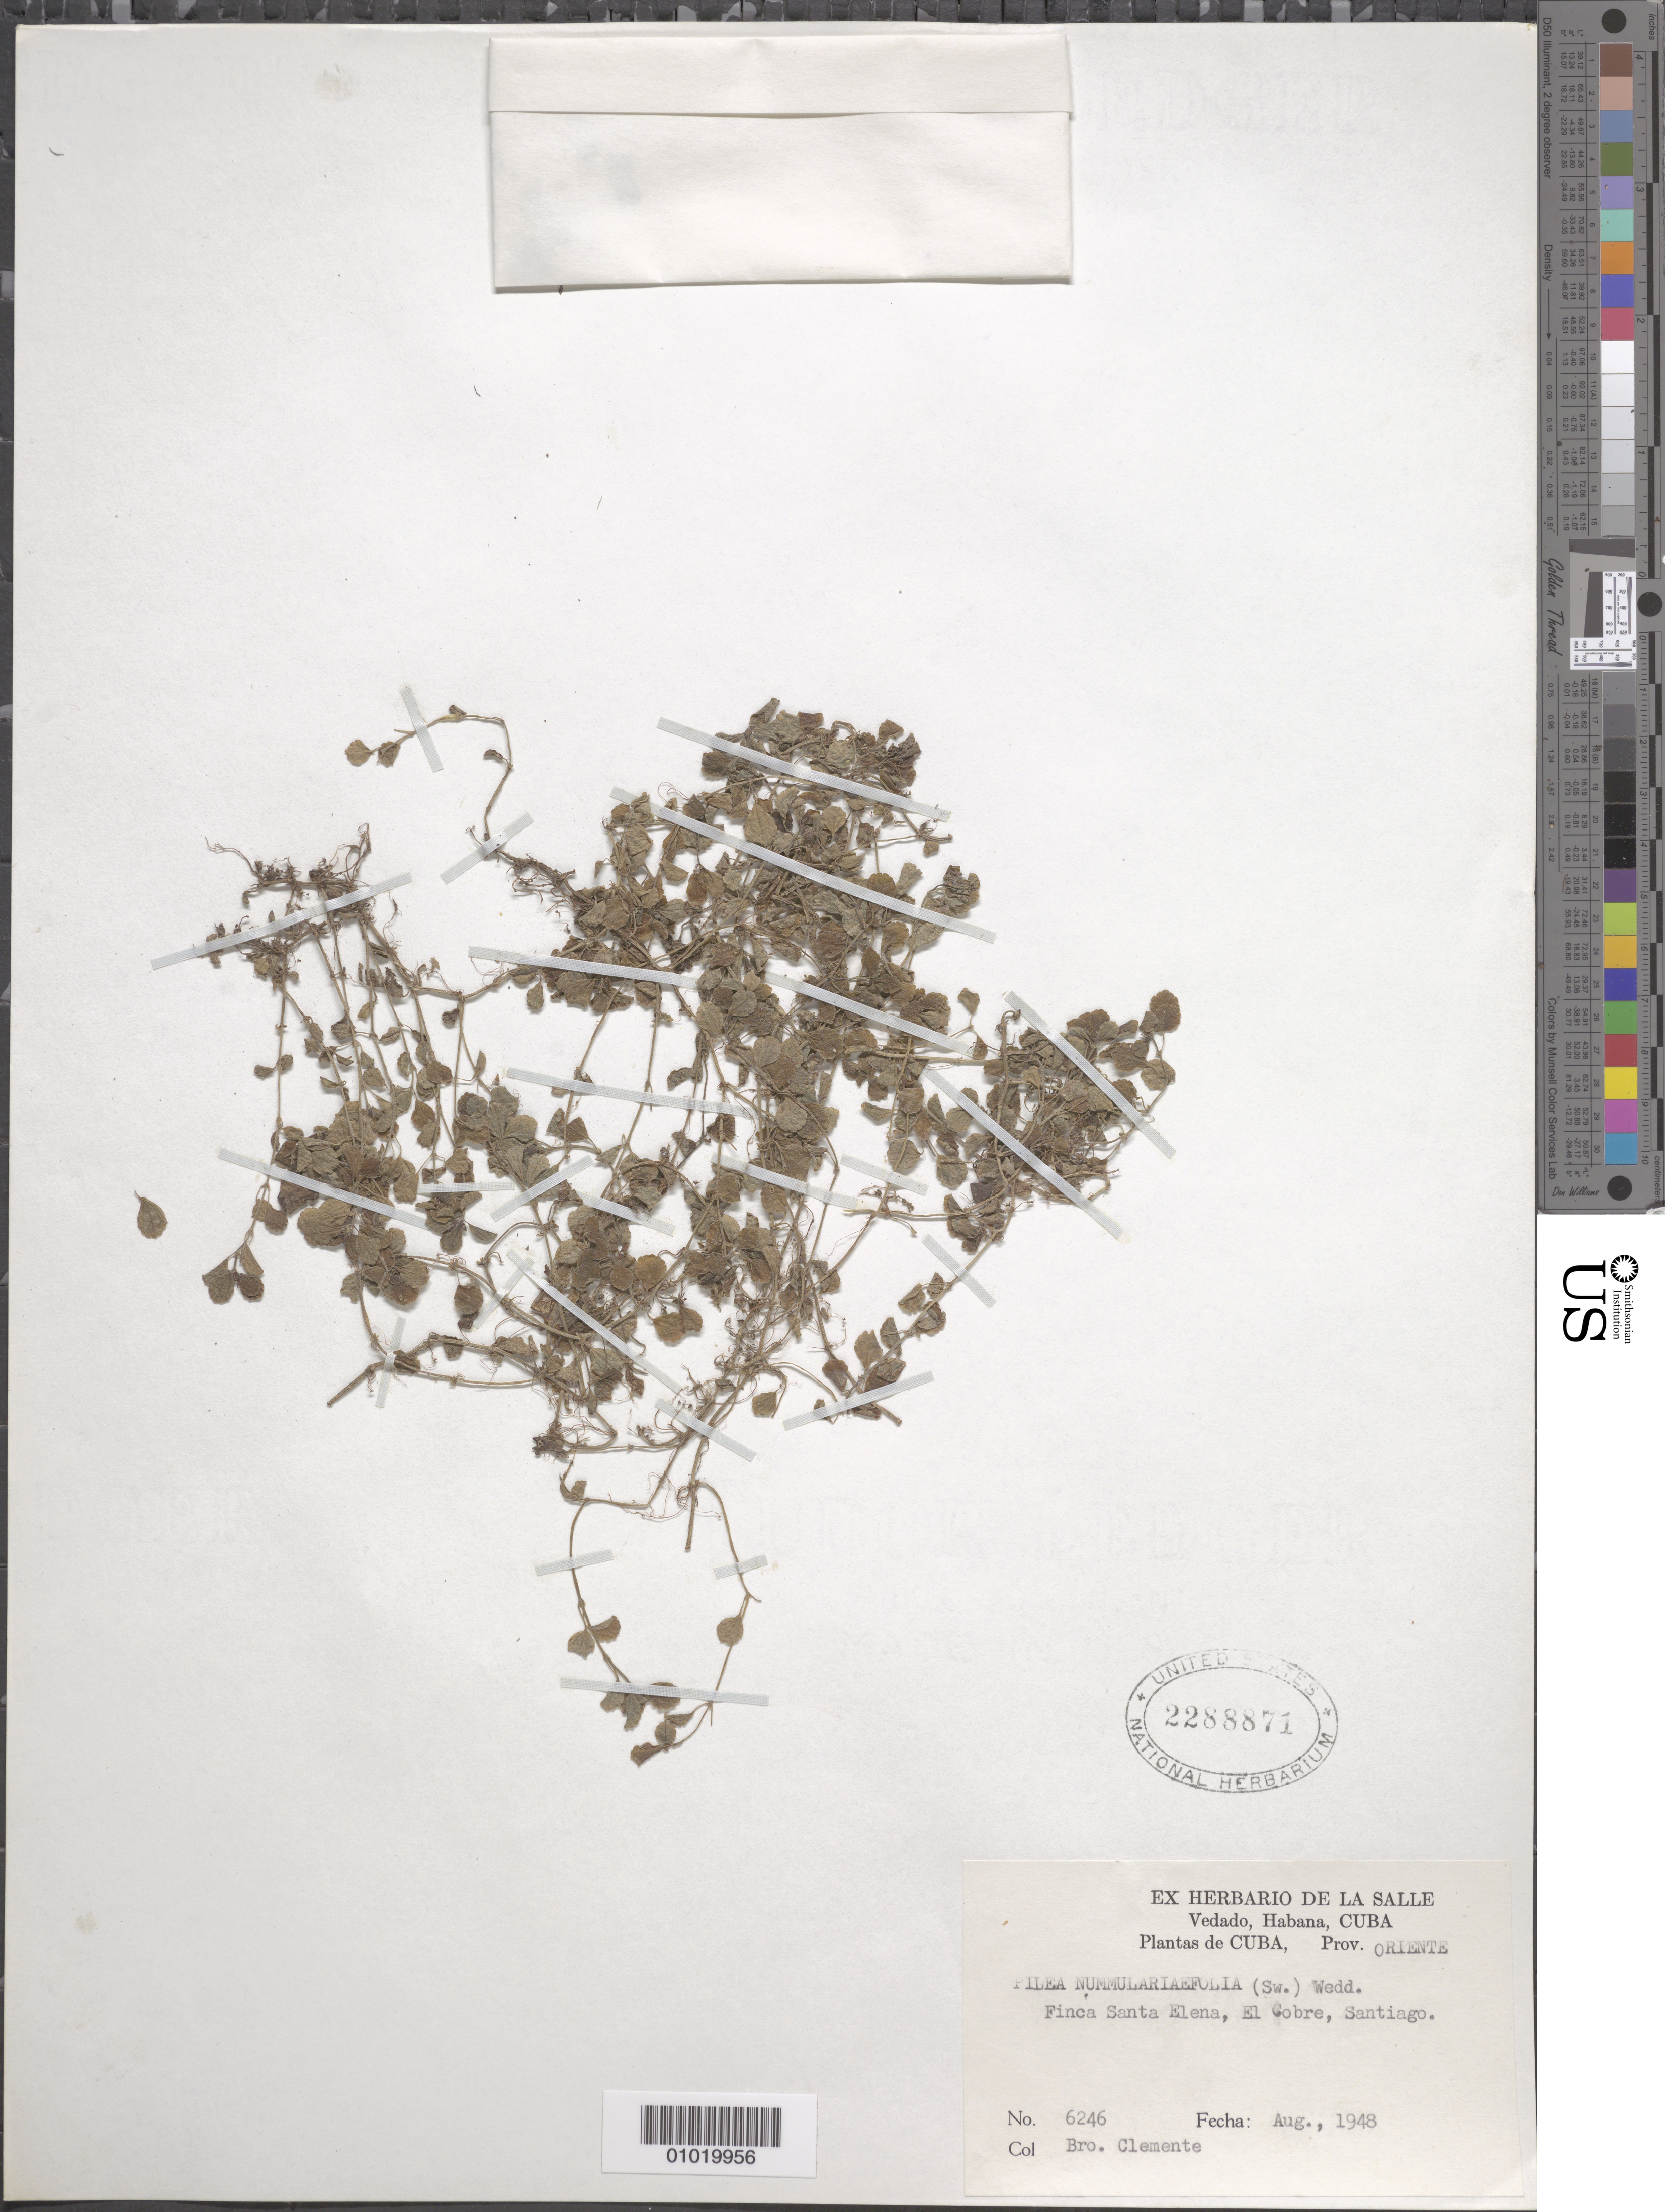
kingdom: Plantae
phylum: Tracheophyta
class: Magnoliopsida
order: Rosales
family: Urticaceae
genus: Pilea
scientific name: Pilea nummularifolia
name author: (Sw.) Wedd.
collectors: Bro. Clemente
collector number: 6246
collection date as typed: Aug 1948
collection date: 1948-08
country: Cuba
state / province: Santiago de Cuba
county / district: El Cobre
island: Cuba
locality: Finca Santa Elena, El Cobre, Santiago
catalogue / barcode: US 2288871